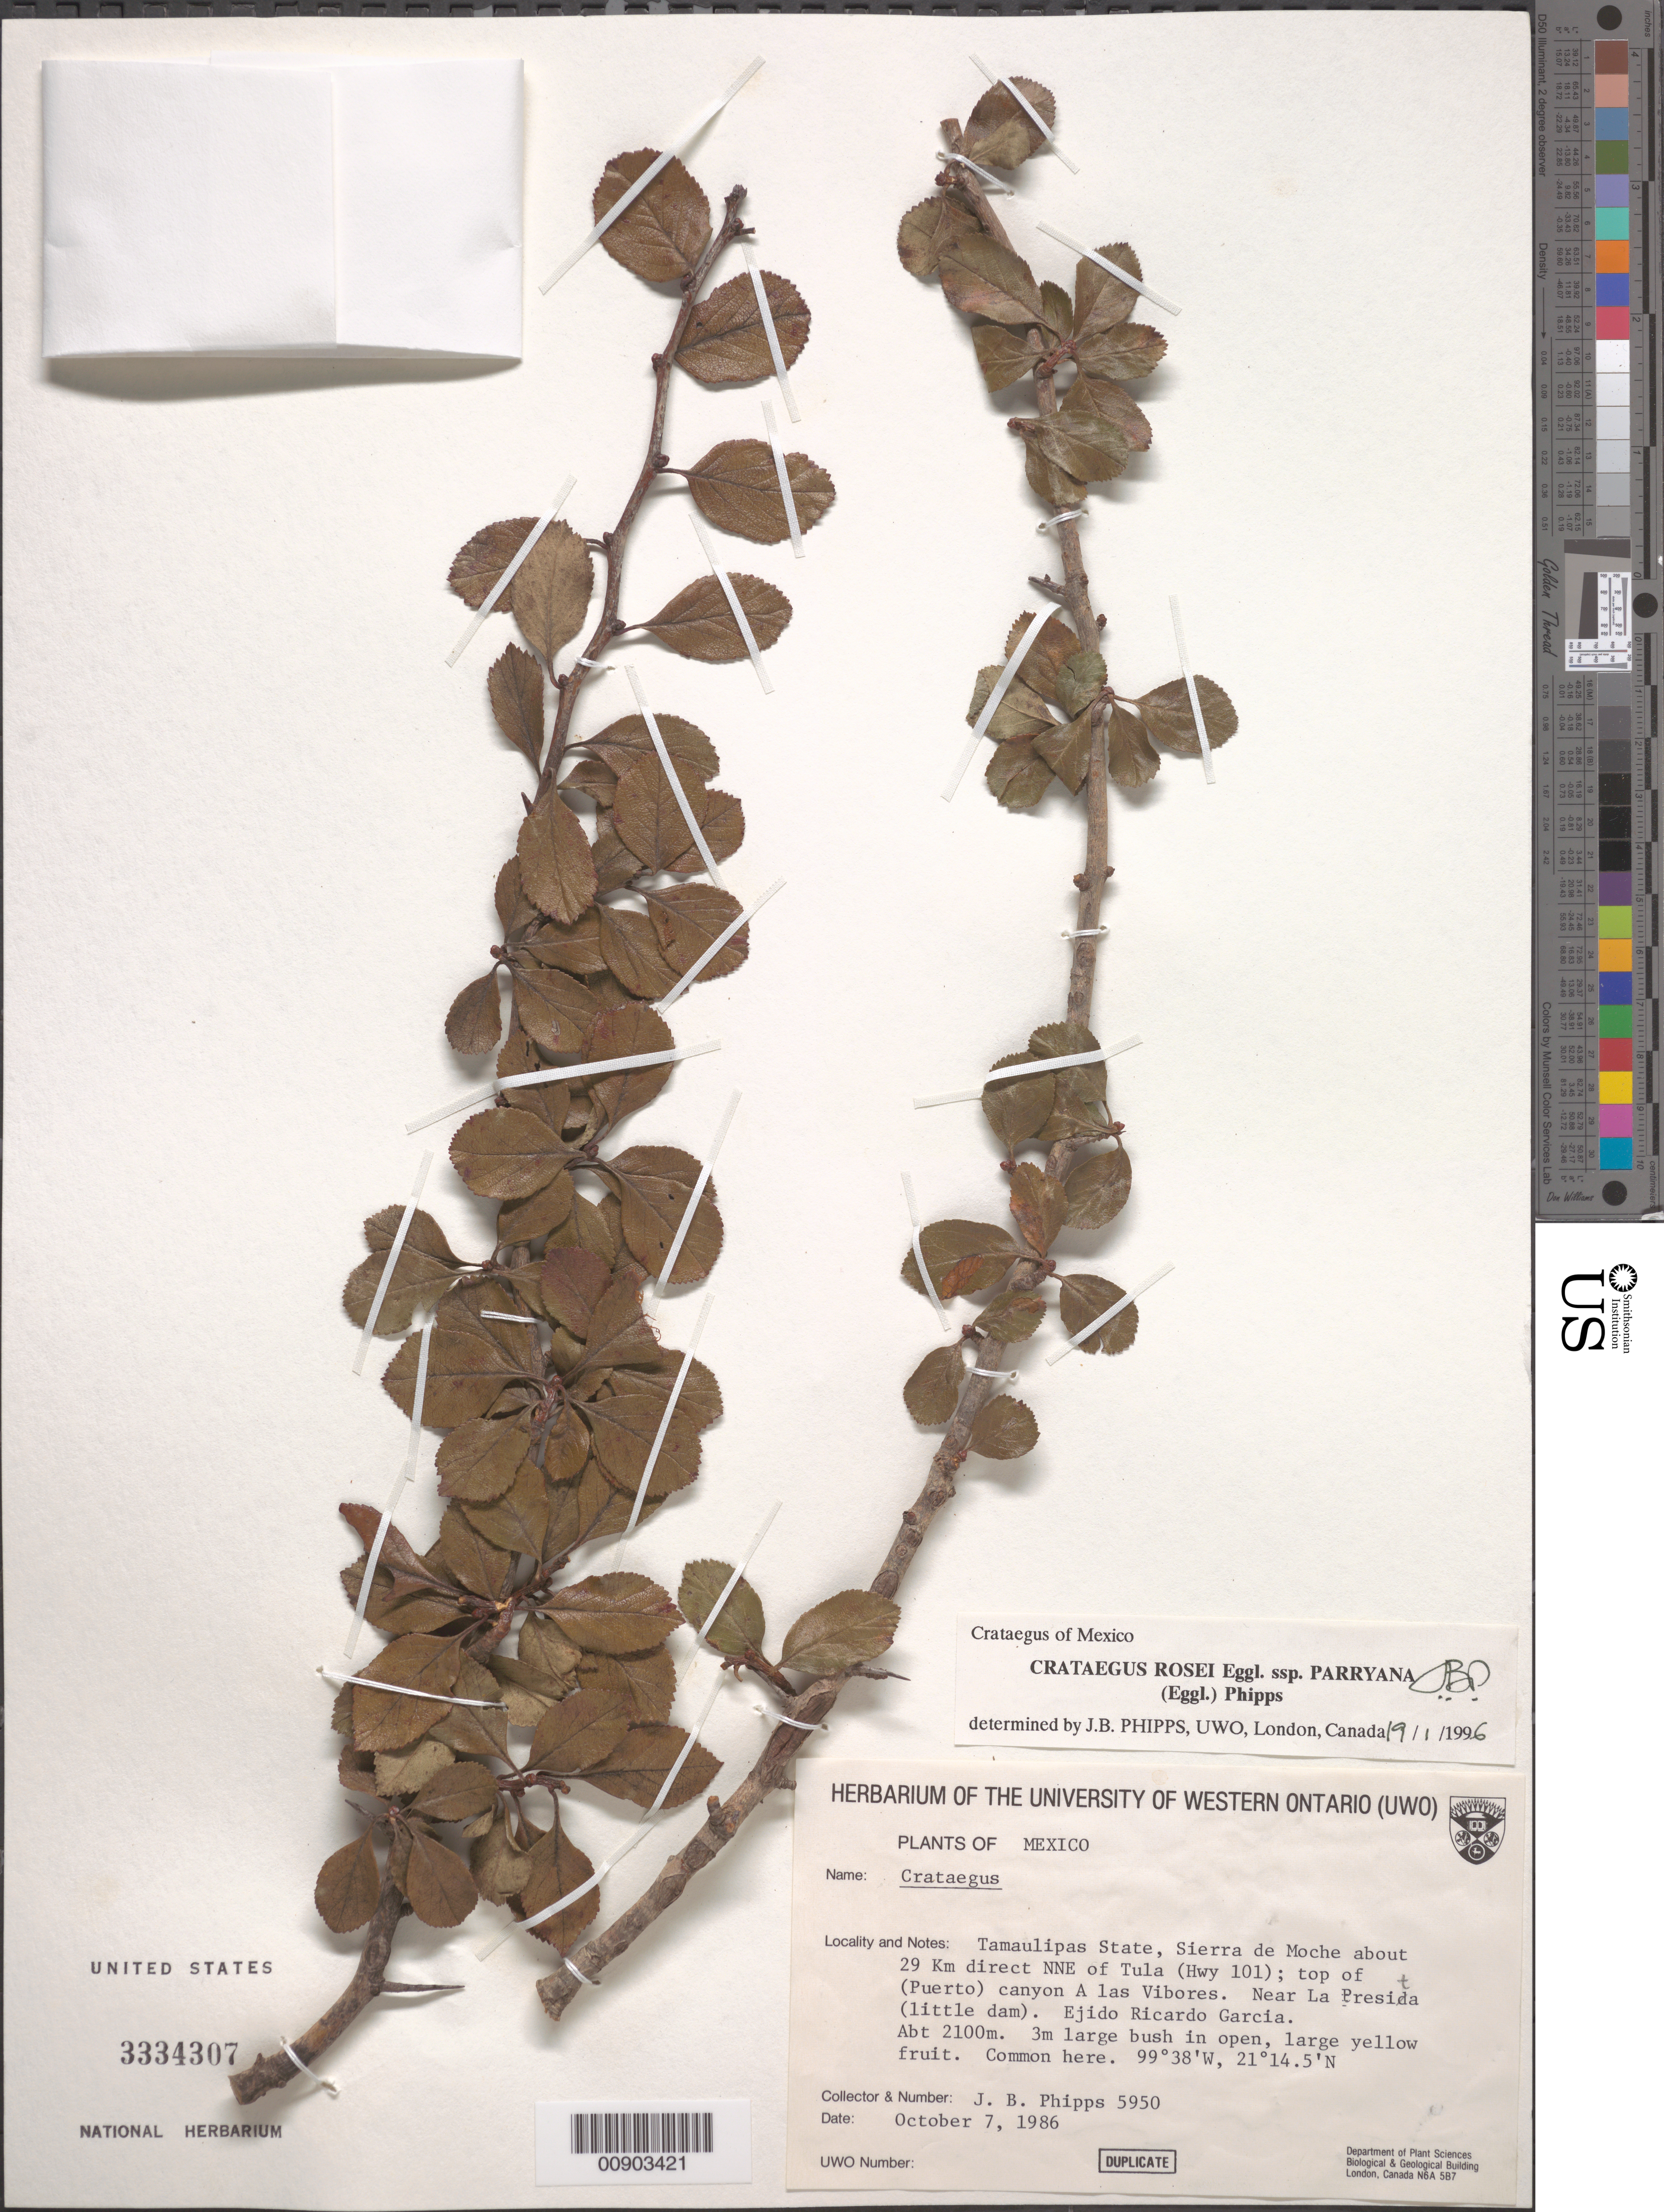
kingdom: Plantae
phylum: Tracheophyta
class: Magnoliopsida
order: Rosales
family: Rosaceae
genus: Crataegus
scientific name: Crataegus rosei subsp. parryana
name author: Eggl.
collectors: J. Phipps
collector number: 5950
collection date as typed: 07 Oct 1986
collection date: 1986-10-07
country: Mexico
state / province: Tamaulipas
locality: Tamaulipas State, Sierra de Moche about 29 km direct NNE of Tula (Hwy 101); top of (Puerto) canyon A las Vibores. Near La Presita (little dam). Ejido Ricardo García.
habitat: In open.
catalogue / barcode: US 3334307